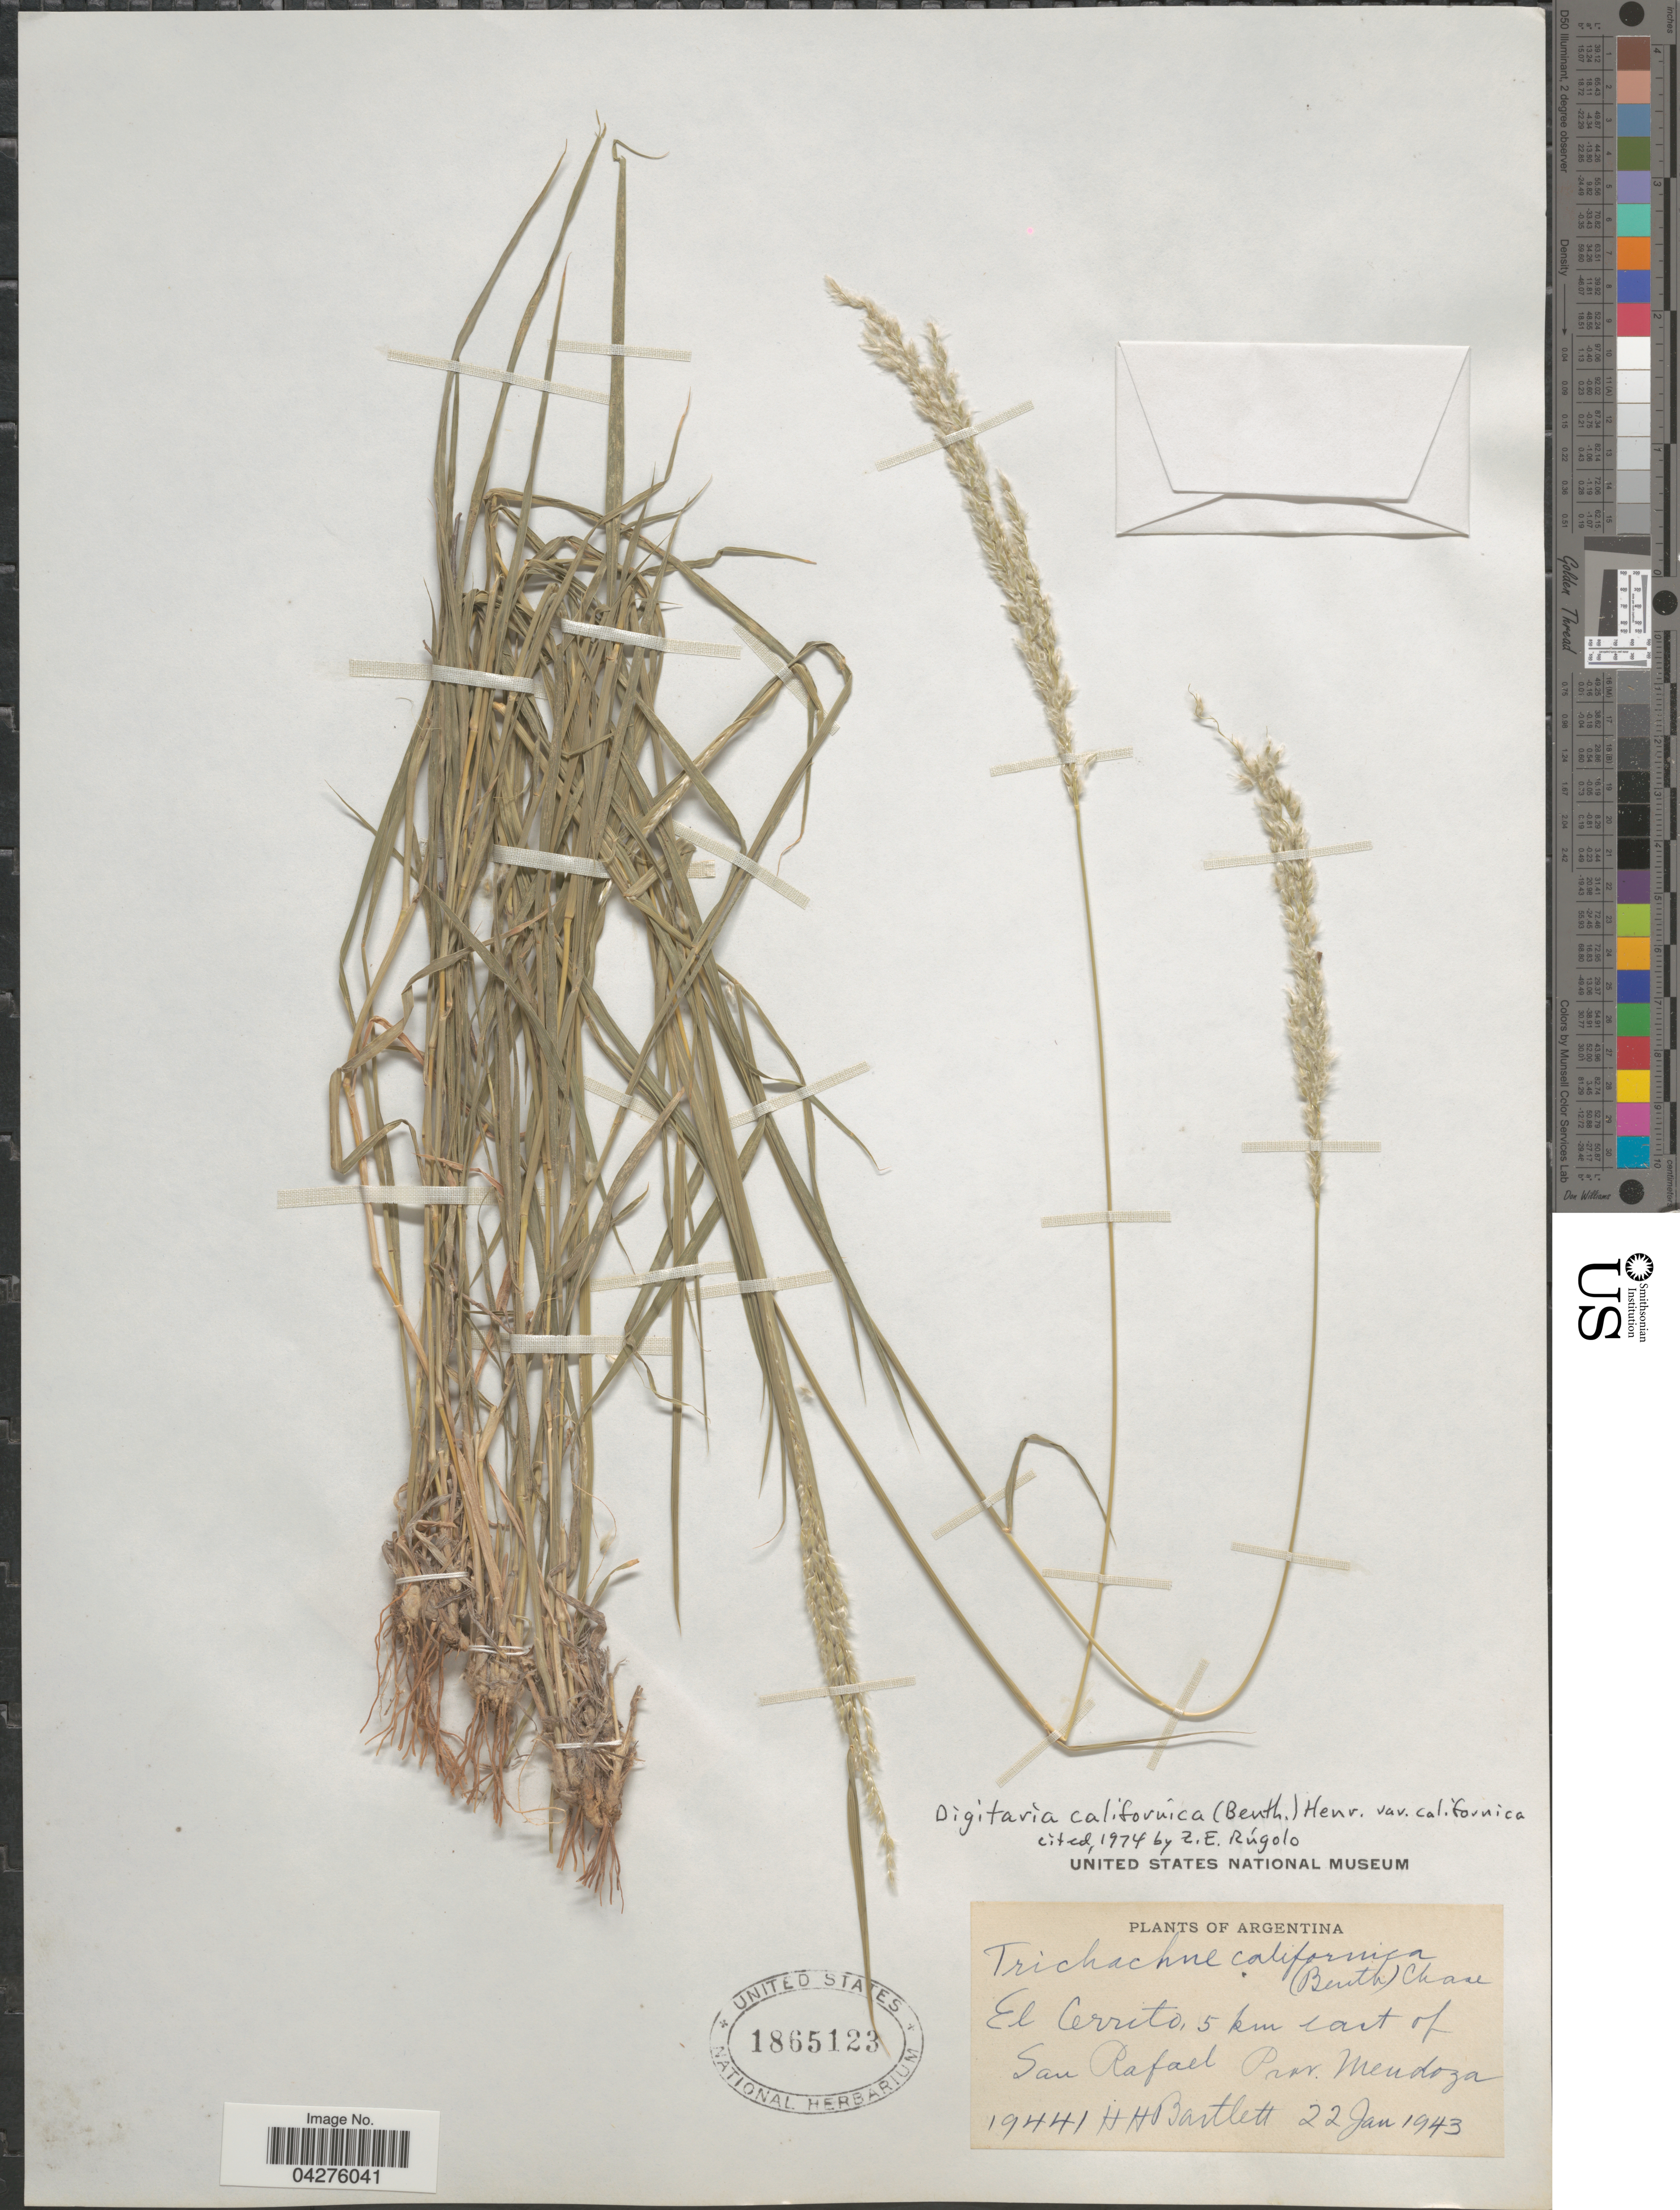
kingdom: Plantae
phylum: Tracheophyta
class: Liliopsida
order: Poales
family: Poaceae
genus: Digitaria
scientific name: Digitaria californica var. californica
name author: (Benth.) Henr.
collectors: H. H. Bartlett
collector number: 19441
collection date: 1943-01-22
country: Argentina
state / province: Mendoza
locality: El Cerrito, 5 km east of San Rafael.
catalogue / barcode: US 1865123